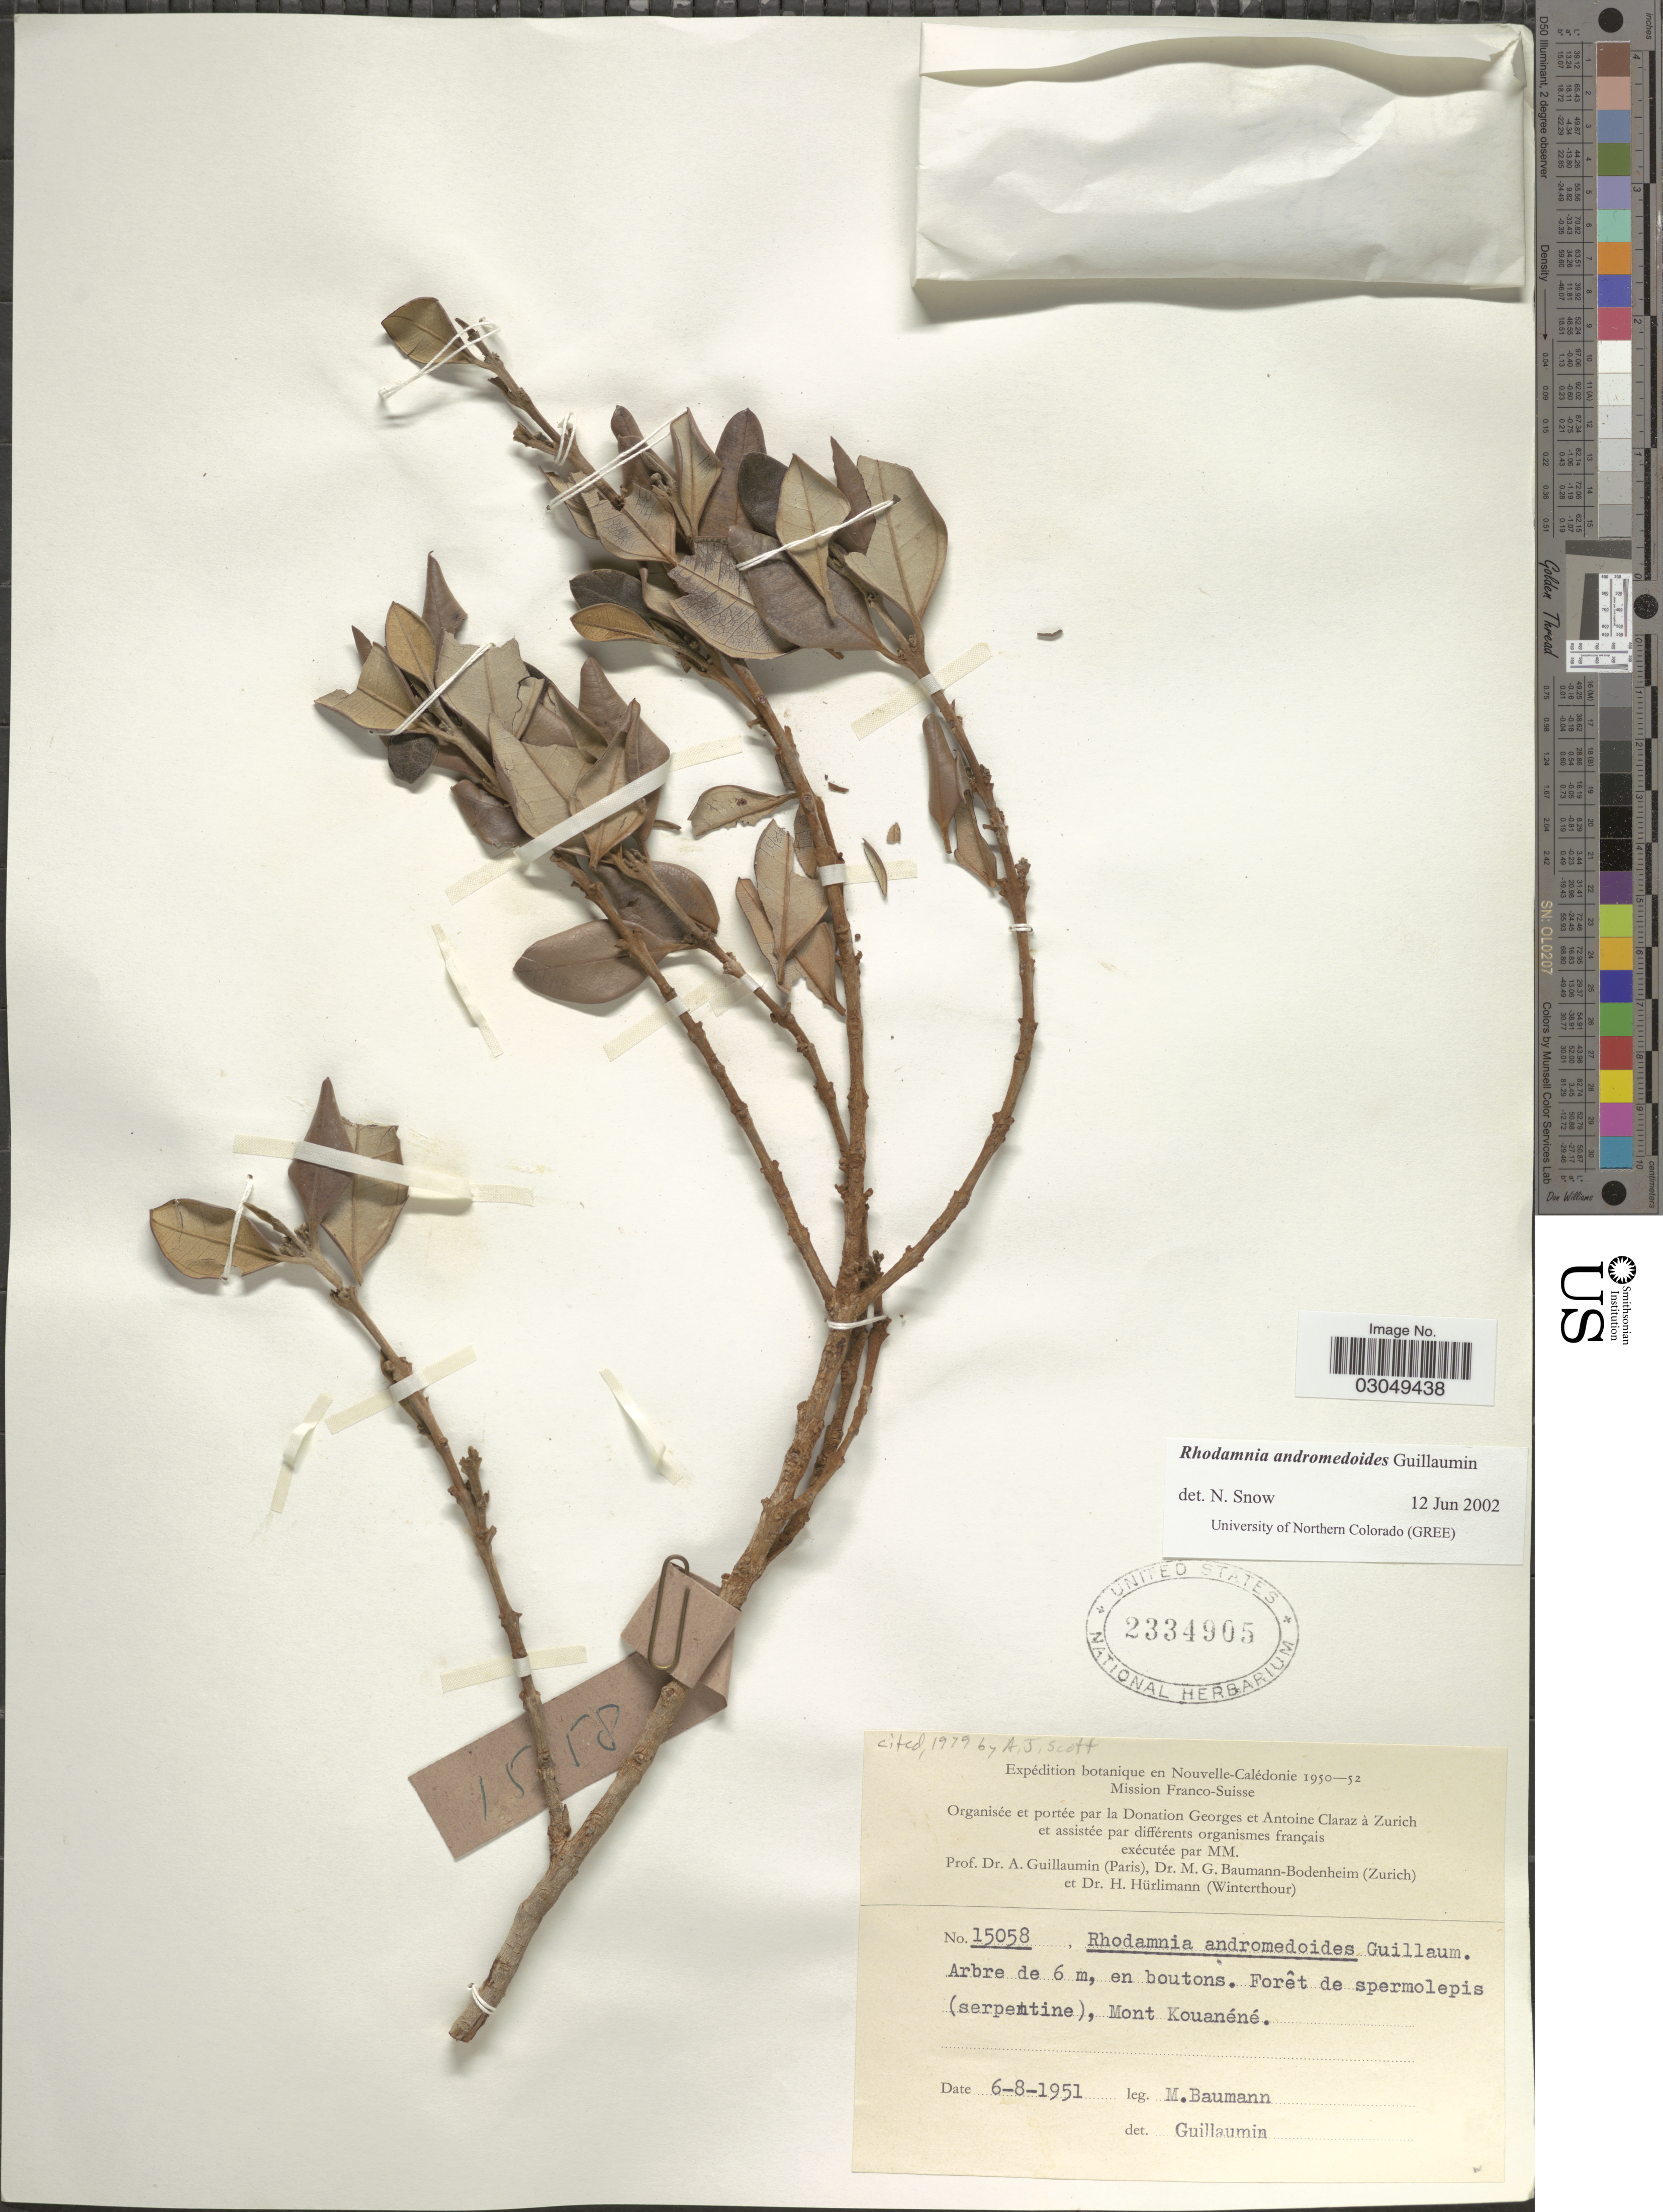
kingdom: Plantae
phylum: Tracheophyta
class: Magnoliopsida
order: Myrtales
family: Myrtaceae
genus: Rhodamnia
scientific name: Rhodamnia andromedoides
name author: Guillaumin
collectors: M. G. Baumann-Bodenheim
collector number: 15058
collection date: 1951-08-06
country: New Caledonia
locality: Mont Kouanéné.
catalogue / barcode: US 2334905